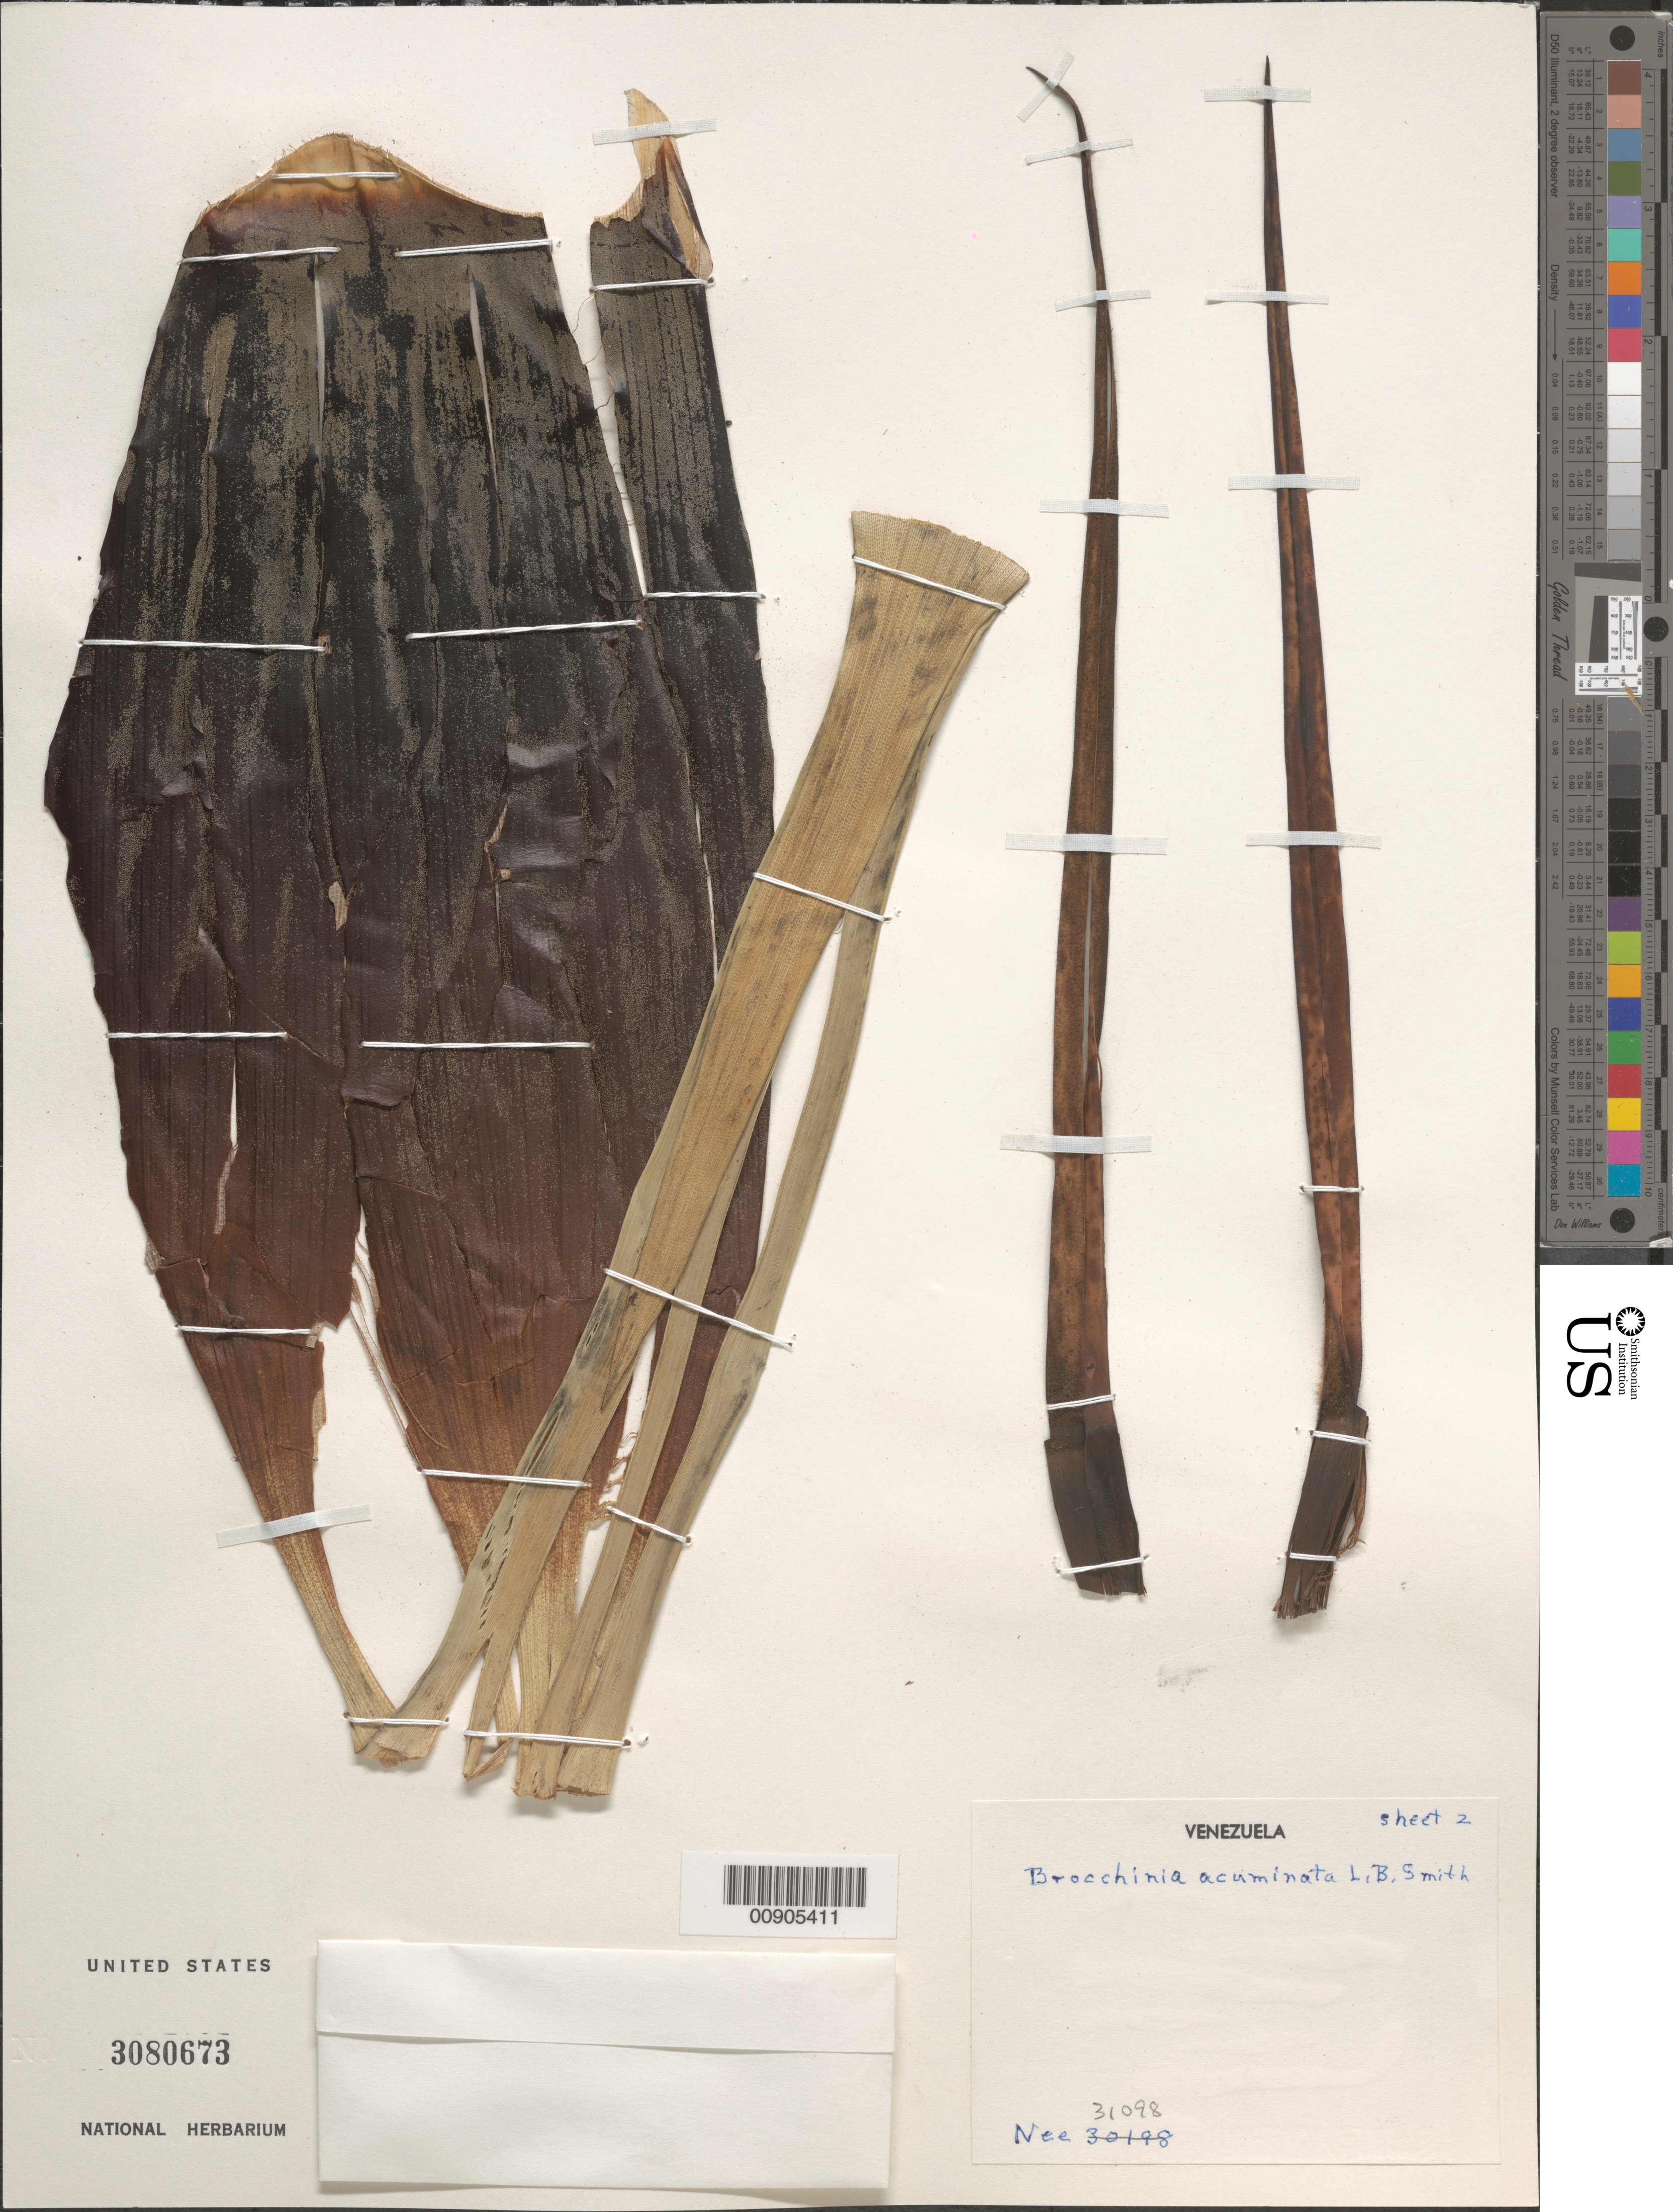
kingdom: Plantae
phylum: Tracheophyta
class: Liliopsida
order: Poales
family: Bromeliaceae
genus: Brocchinia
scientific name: Brocchinia acuminata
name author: L.B. Sm.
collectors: Nee, --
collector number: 31098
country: Venezuela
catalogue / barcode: US 3080673